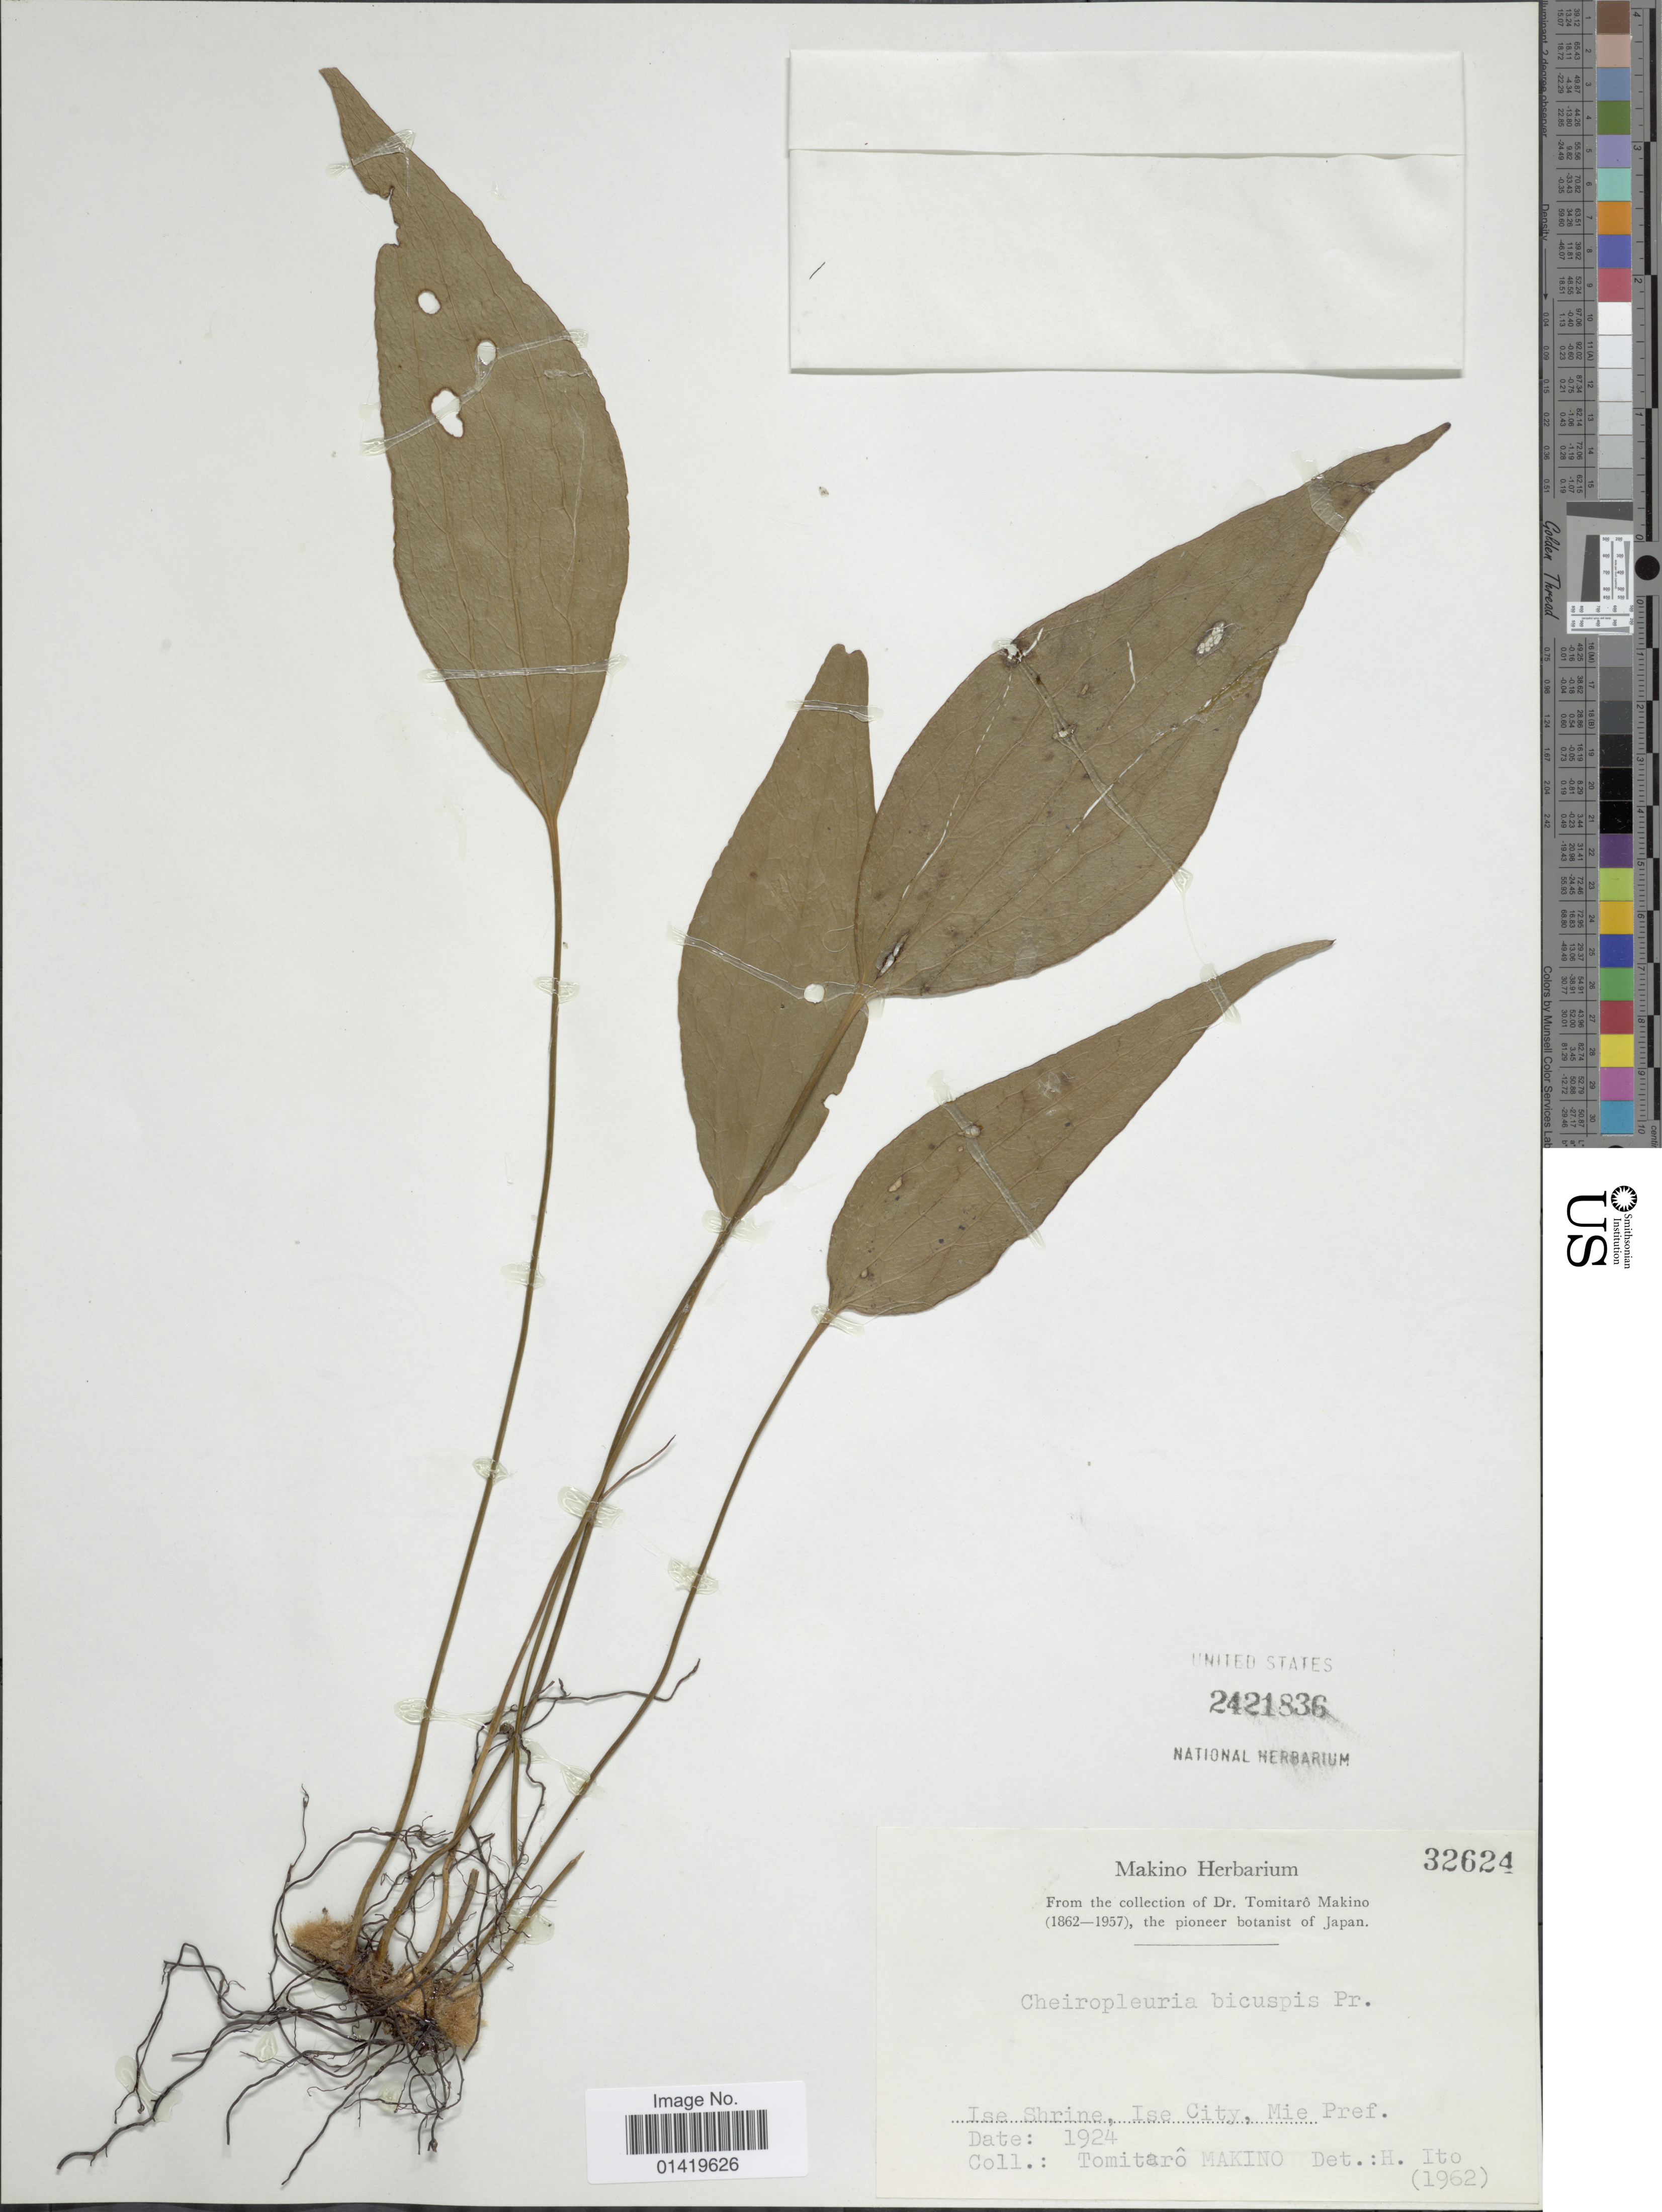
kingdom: Plantae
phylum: Tracheophyta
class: Polypodiopsida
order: Gleicheniales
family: Dipteridaceae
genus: Cheiropleuria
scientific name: Cheiropleuria bicuspis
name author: (Blume) C. Presl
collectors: T. Makino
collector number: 32624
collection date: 1924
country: Japan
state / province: Mie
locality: Ise Shrine, Ise city, Mie pref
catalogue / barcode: US 2421836